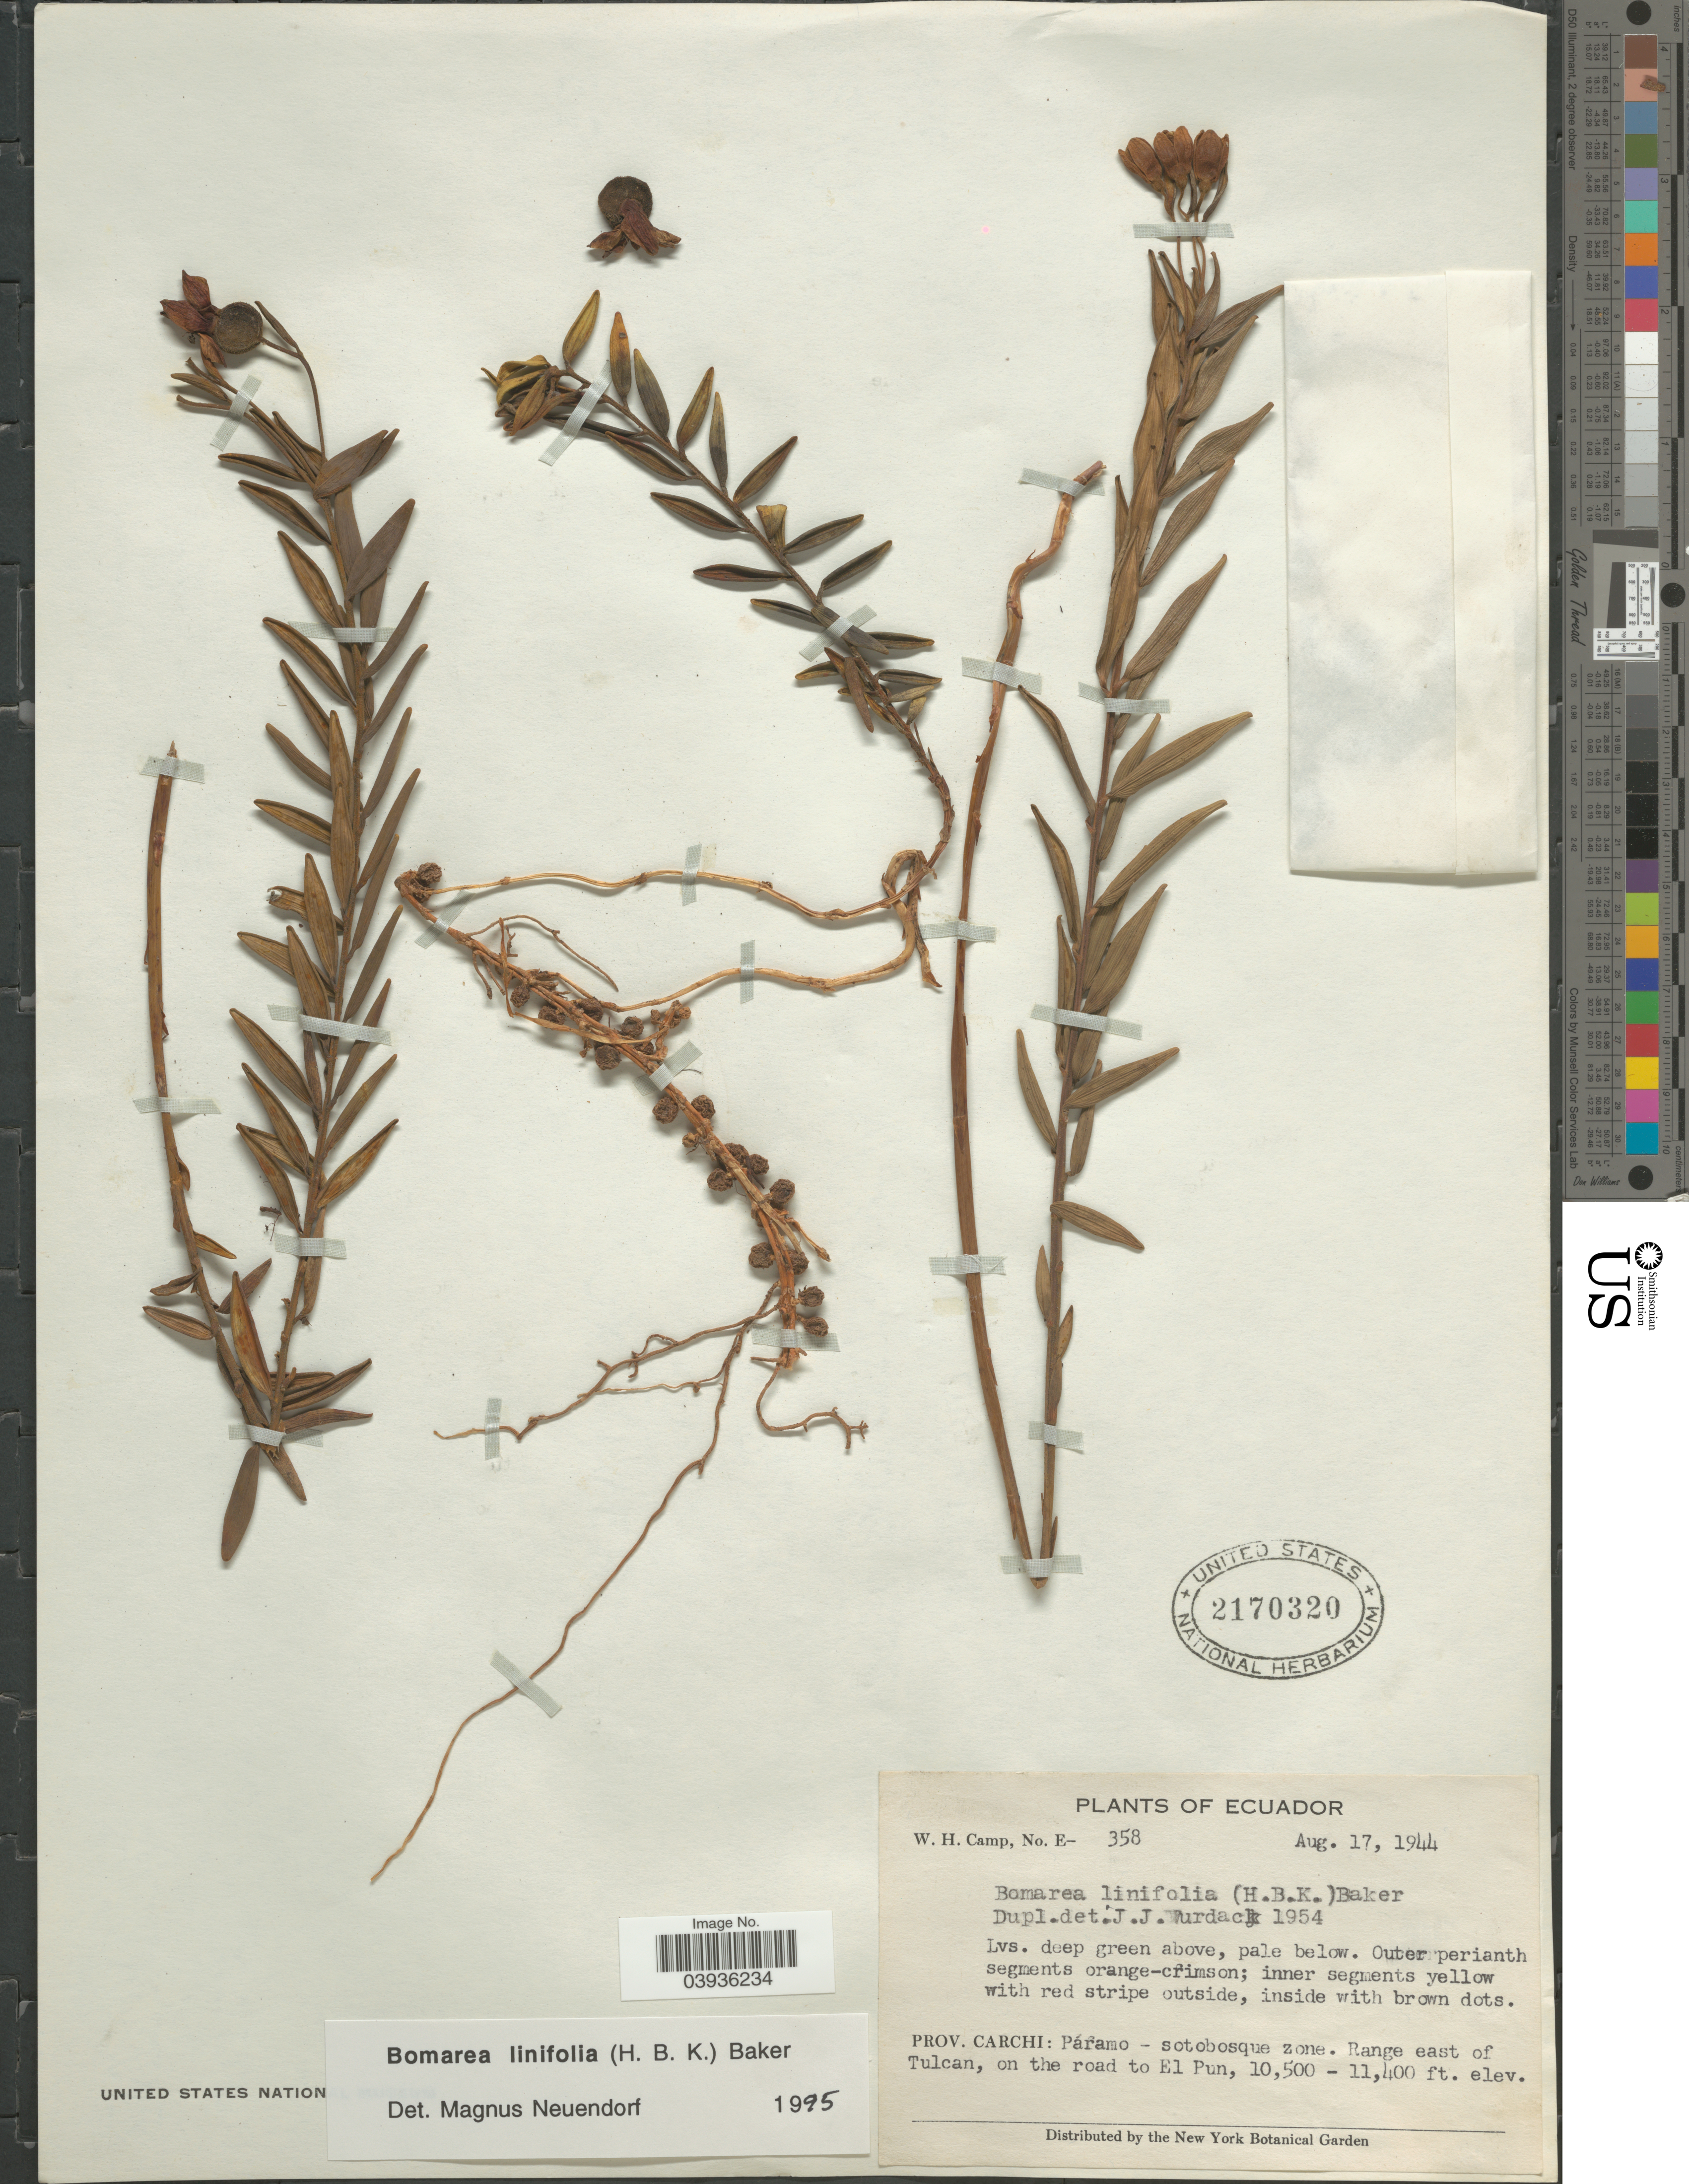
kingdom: Plantae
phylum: Tracheophyta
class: Liliopsida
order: Liliales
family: Alstroemeriaceae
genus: Bomarea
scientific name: Bomarea linifolia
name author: (Kunth) Baker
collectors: W. H. Camp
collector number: E-358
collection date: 1944-08-17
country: Ecuador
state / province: Carchi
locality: Páramo - sotobosque zone. Range east of Tulcan, on the road to El Pun.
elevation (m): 3200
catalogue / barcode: US 2170320